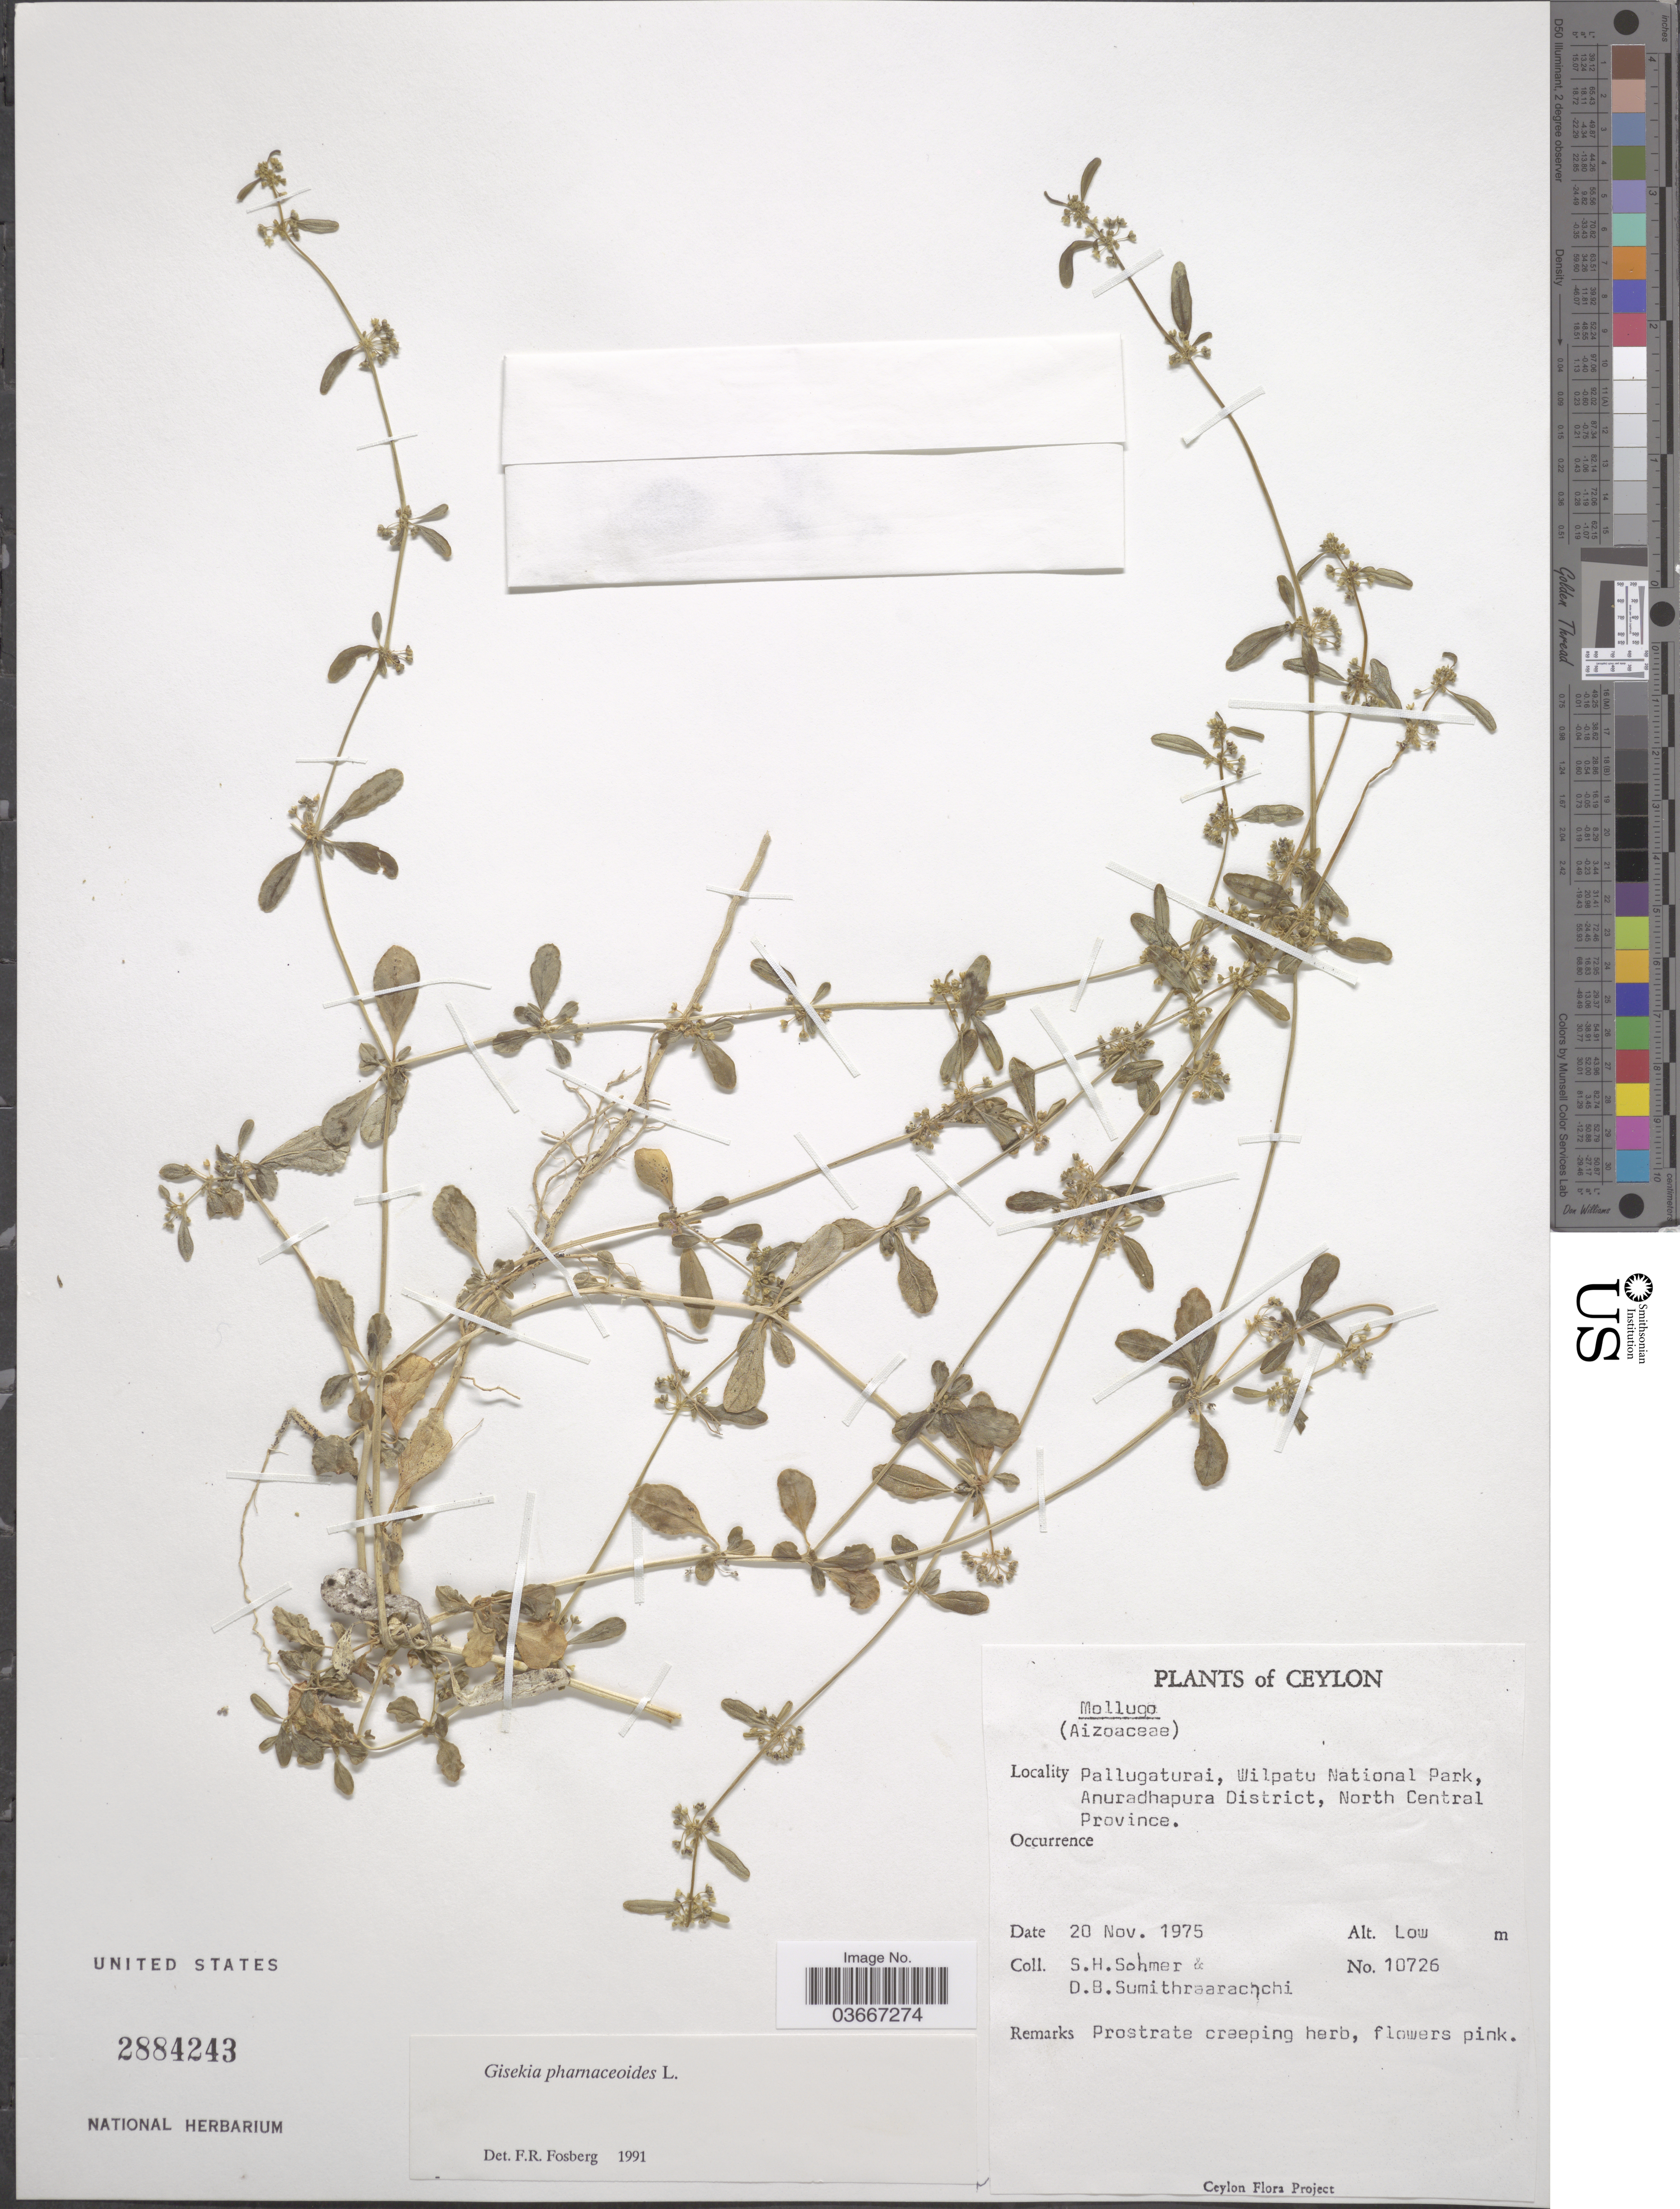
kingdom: Plantae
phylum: Tracheophyta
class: Magnoliopsida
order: Caryophyllales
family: Gisekiaceae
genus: Gisekia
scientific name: Gisekia sp.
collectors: S. H. Sohmer & D. B. Sumithraarachchi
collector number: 10726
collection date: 1975-11-20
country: Sri Lanka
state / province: North Central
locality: Ceylon. Pallugaturai, Wilpatu National Park, Anuradhapura District.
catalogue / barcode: US 2884243